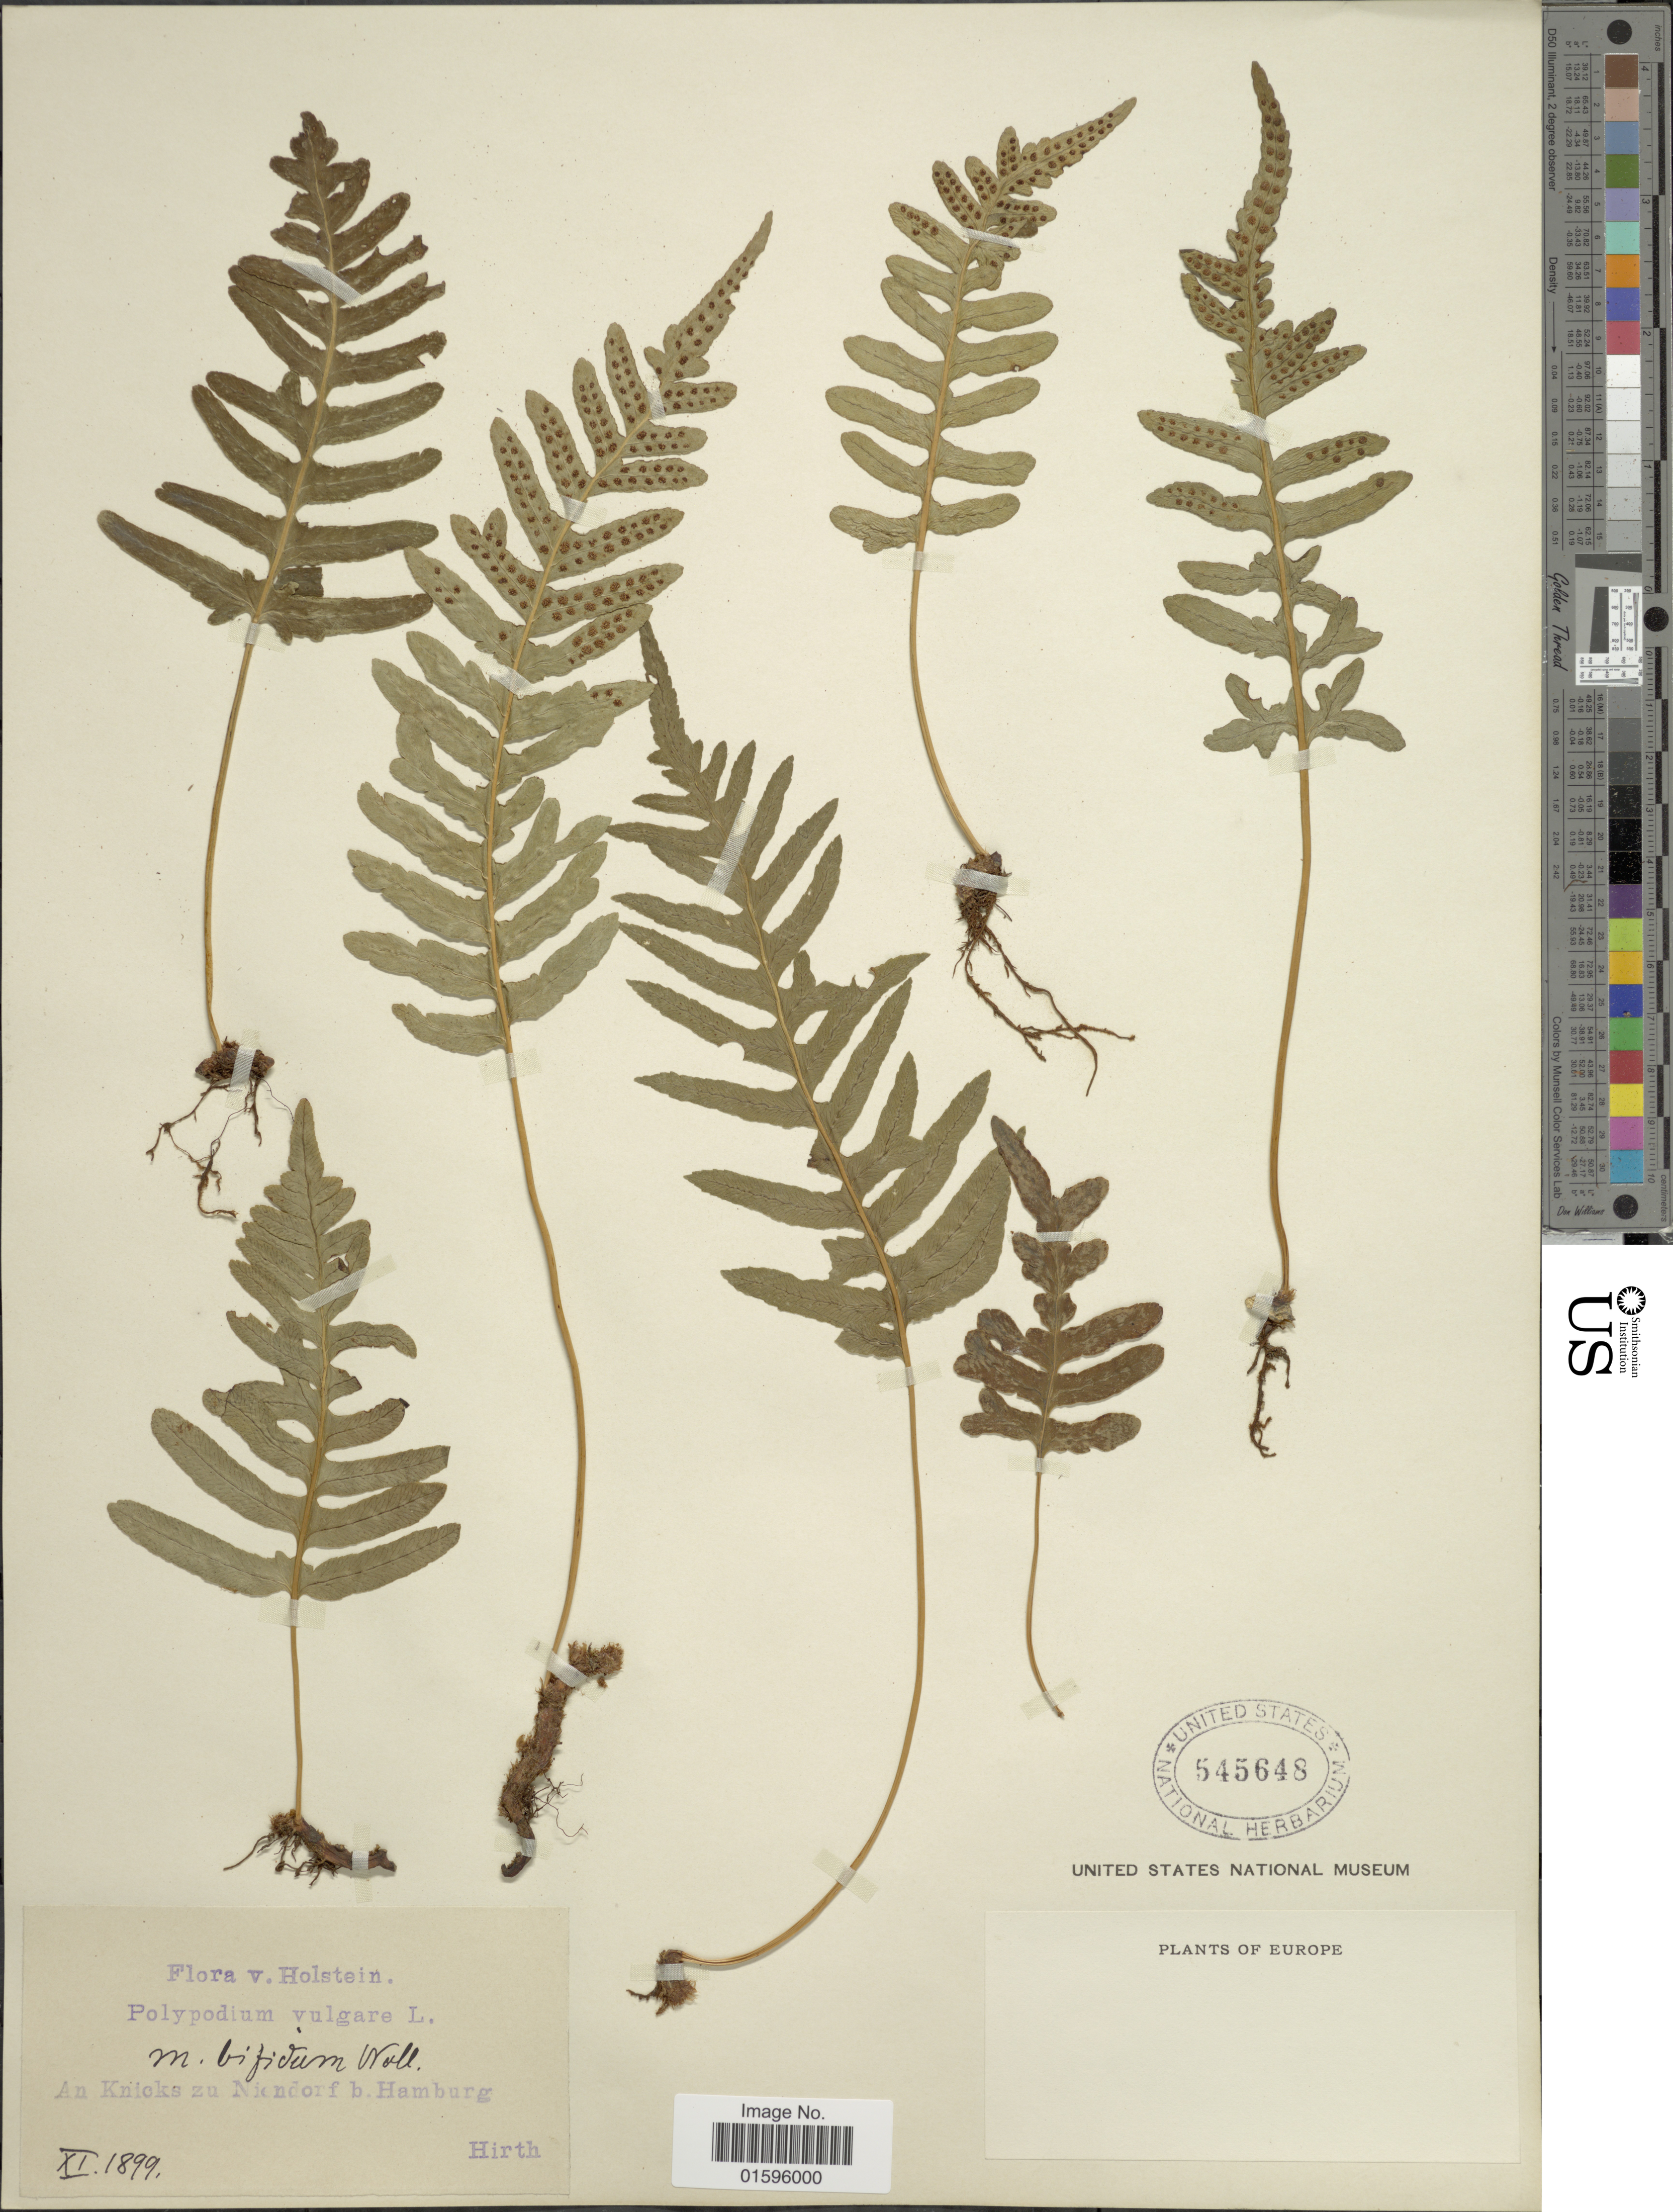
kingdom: Plantae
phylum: Tracheophyta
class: Polypodiopsida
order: Polypodiales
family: Polypodiaceae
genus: Polypodium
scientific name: Polypodium vulgare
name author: L.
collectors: Hirth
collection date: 1899-11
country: Germany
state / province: Schleswig-Holstein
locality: Holstein, an Knicks zu Ni [illegible text]ndorf b. Hamburg, Europe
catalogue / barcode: US 545648